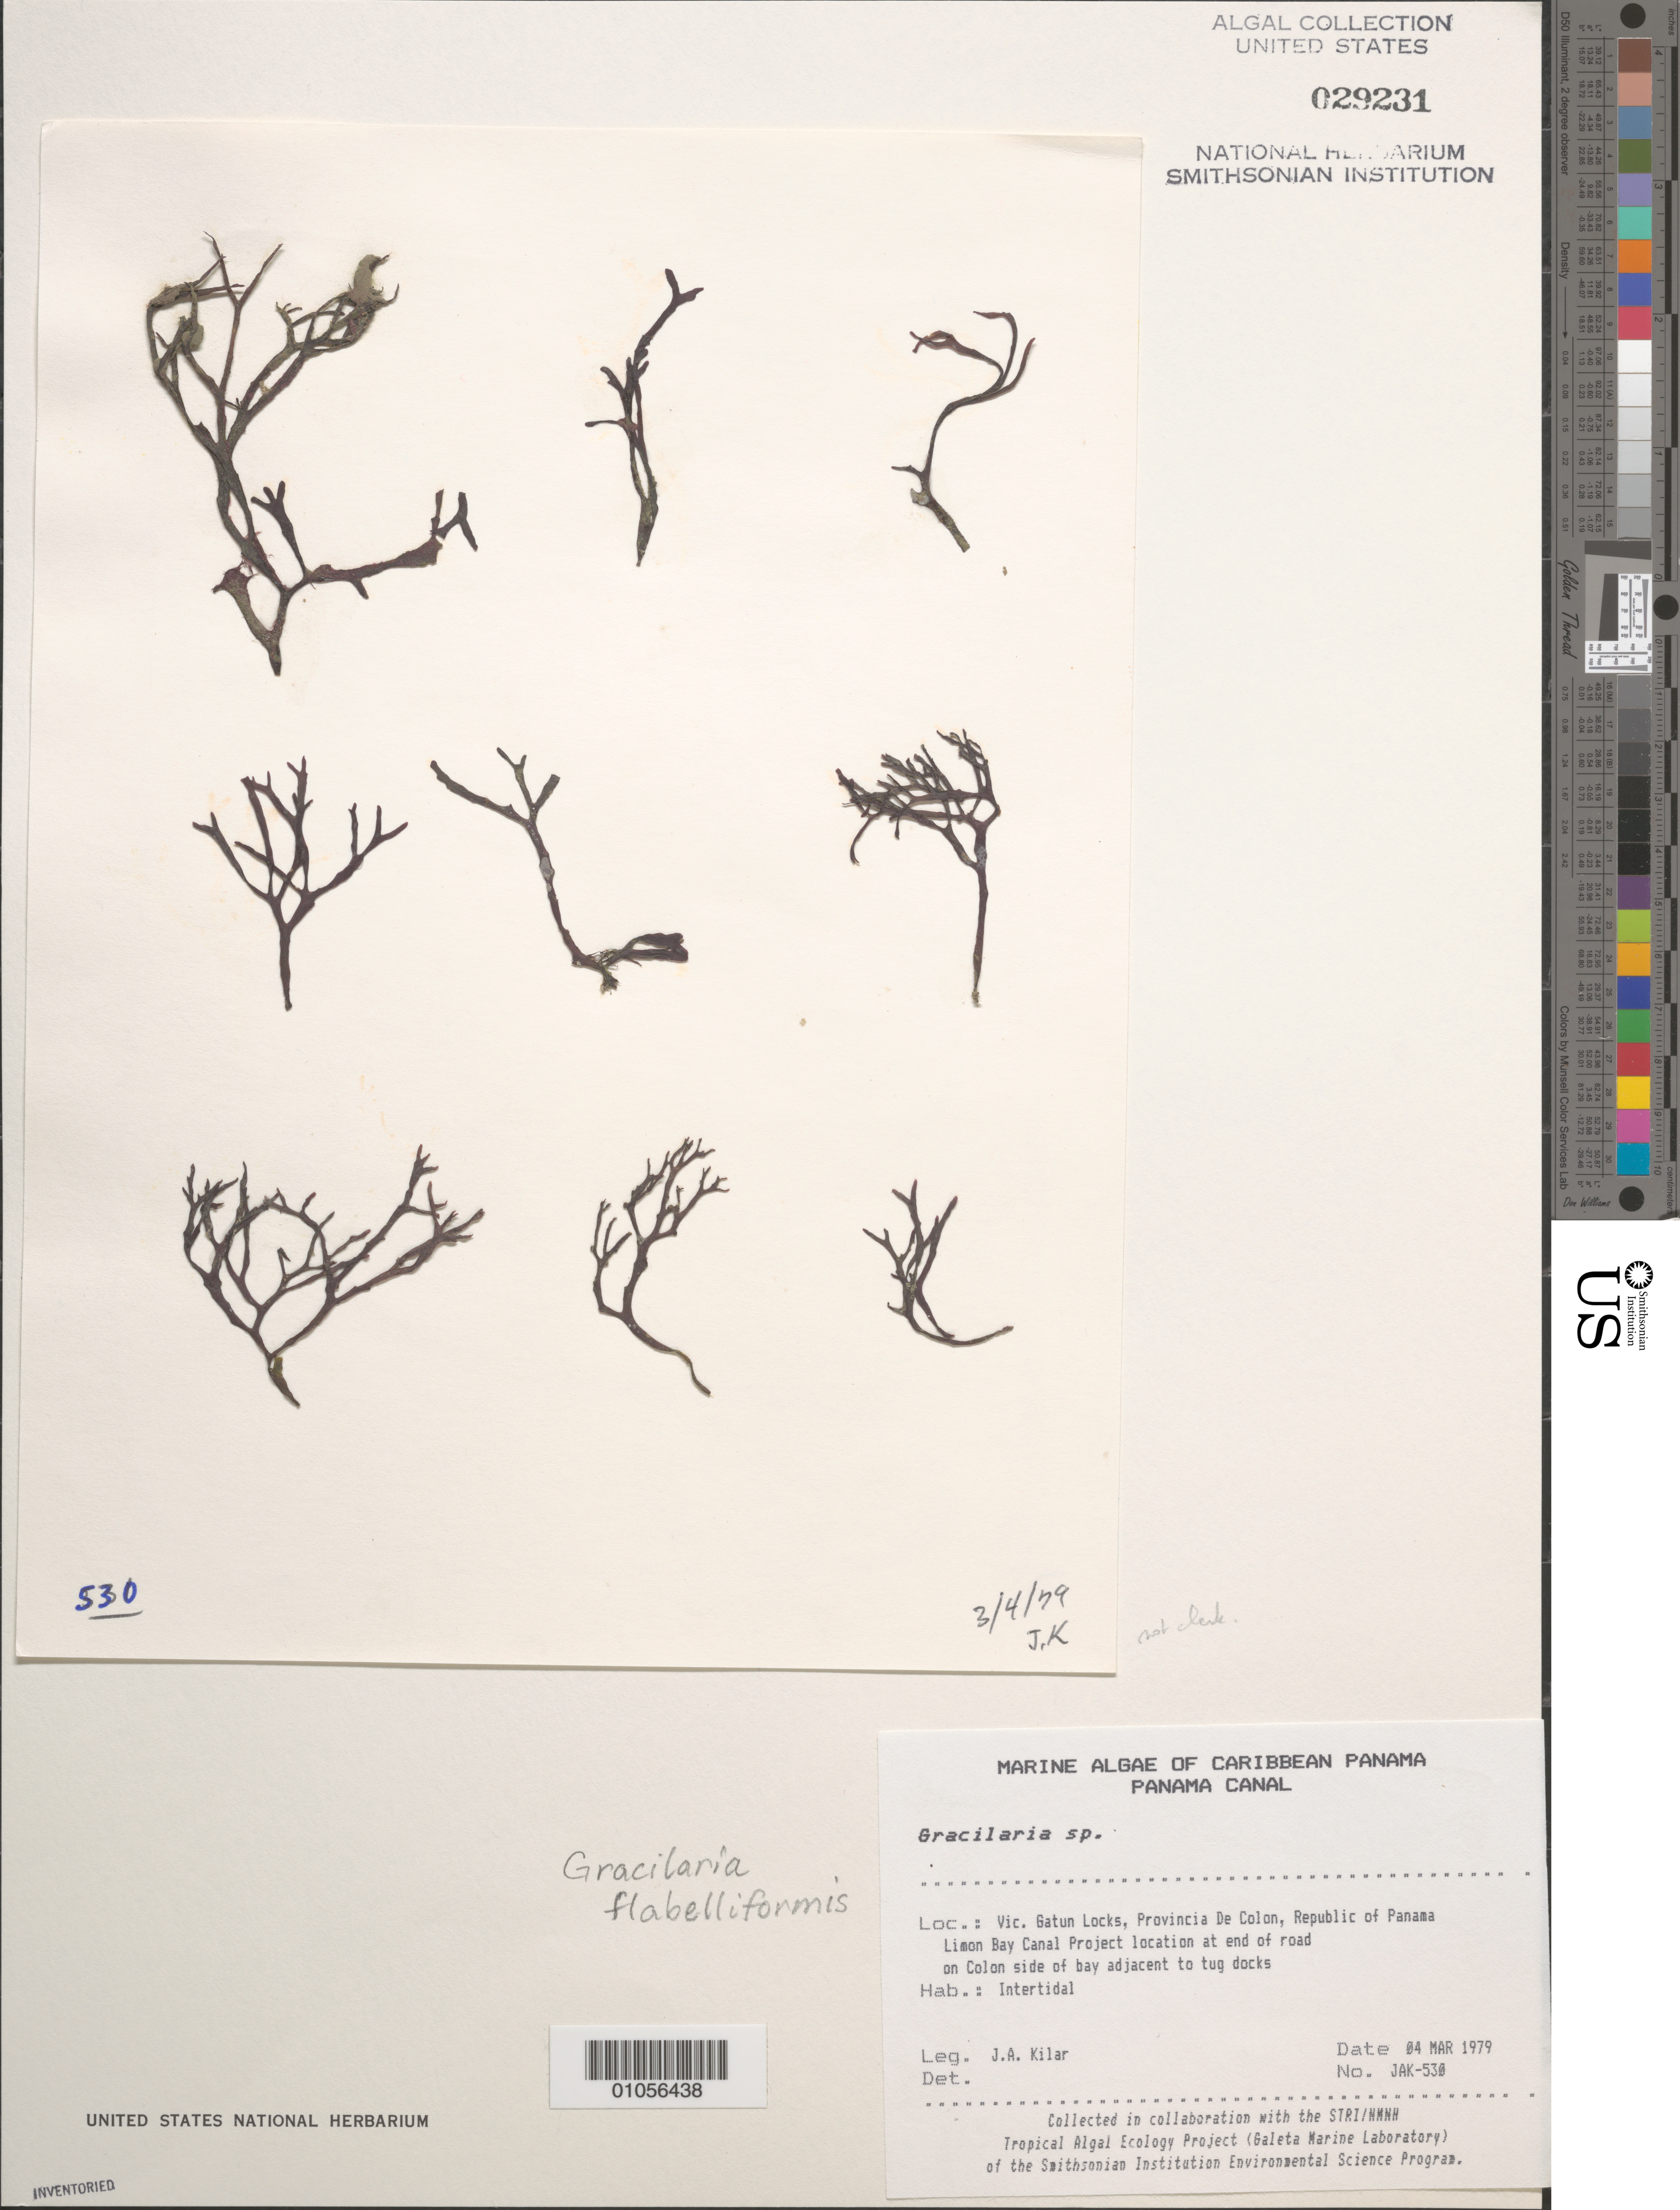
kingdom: Plantae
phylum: Rhodophyta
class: Florideophyceae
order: Gracilariales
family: Gracilariaceae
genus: Gracilaria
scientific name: Gracilaria flabelliformis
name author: (P. Crouan & H. Crouan) Fredericq & Gurgel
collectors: J. A. Kilar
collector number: JAK-530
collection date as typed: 04 Mar 1979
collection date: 1979-03-04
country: Panama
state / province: Colón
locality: Gatun Locks area, Limon Bay Canal, Panama Canal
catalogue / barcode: US 29231